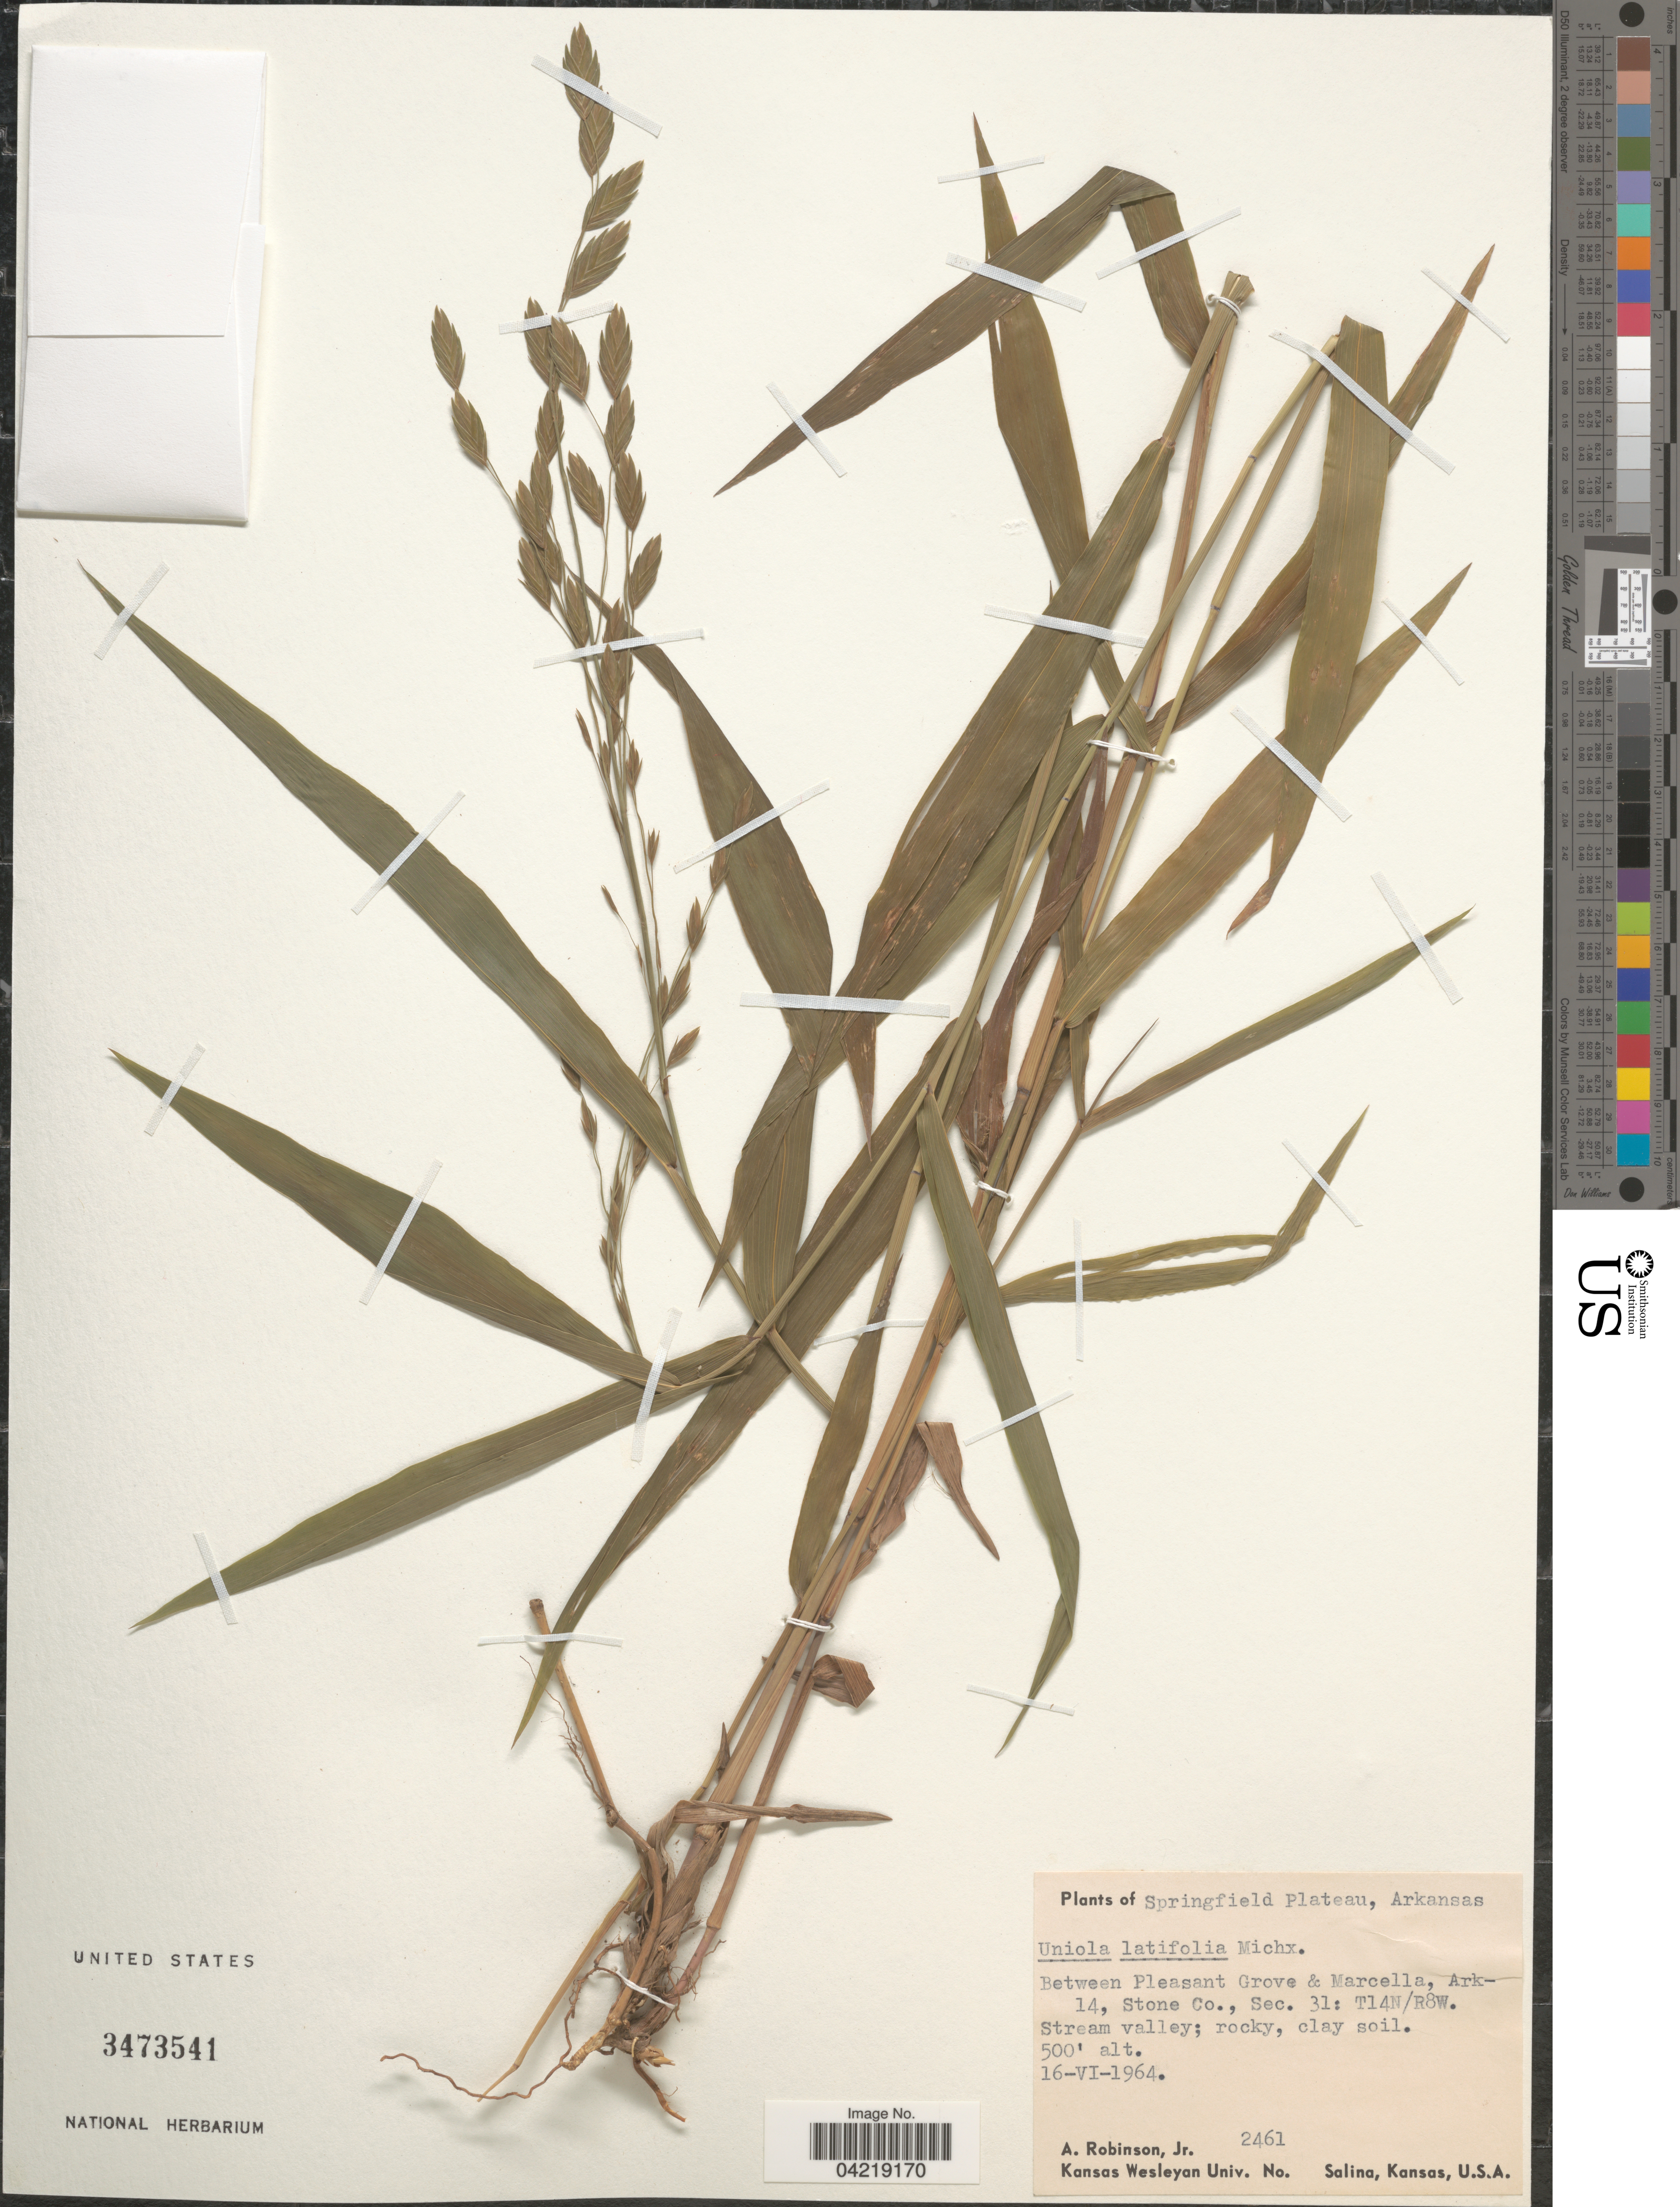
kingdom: Plantae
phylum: Tracheophyta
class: Liliopsida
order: Poales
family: Poaceae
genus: Chasmanthium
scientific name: Chasmanthium latifolium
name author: (Michx.) H.O. Yates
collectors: A. Robinson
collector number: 2461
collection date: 1964-06-16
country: United States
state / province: Arkansas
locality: Springfield Plateau. Between Pleasant Grove & Marcella, Ark-14, Stone Co., Sec. 31: T14N/R8W. Stream valley.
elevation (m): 152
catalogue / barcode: US 3473541